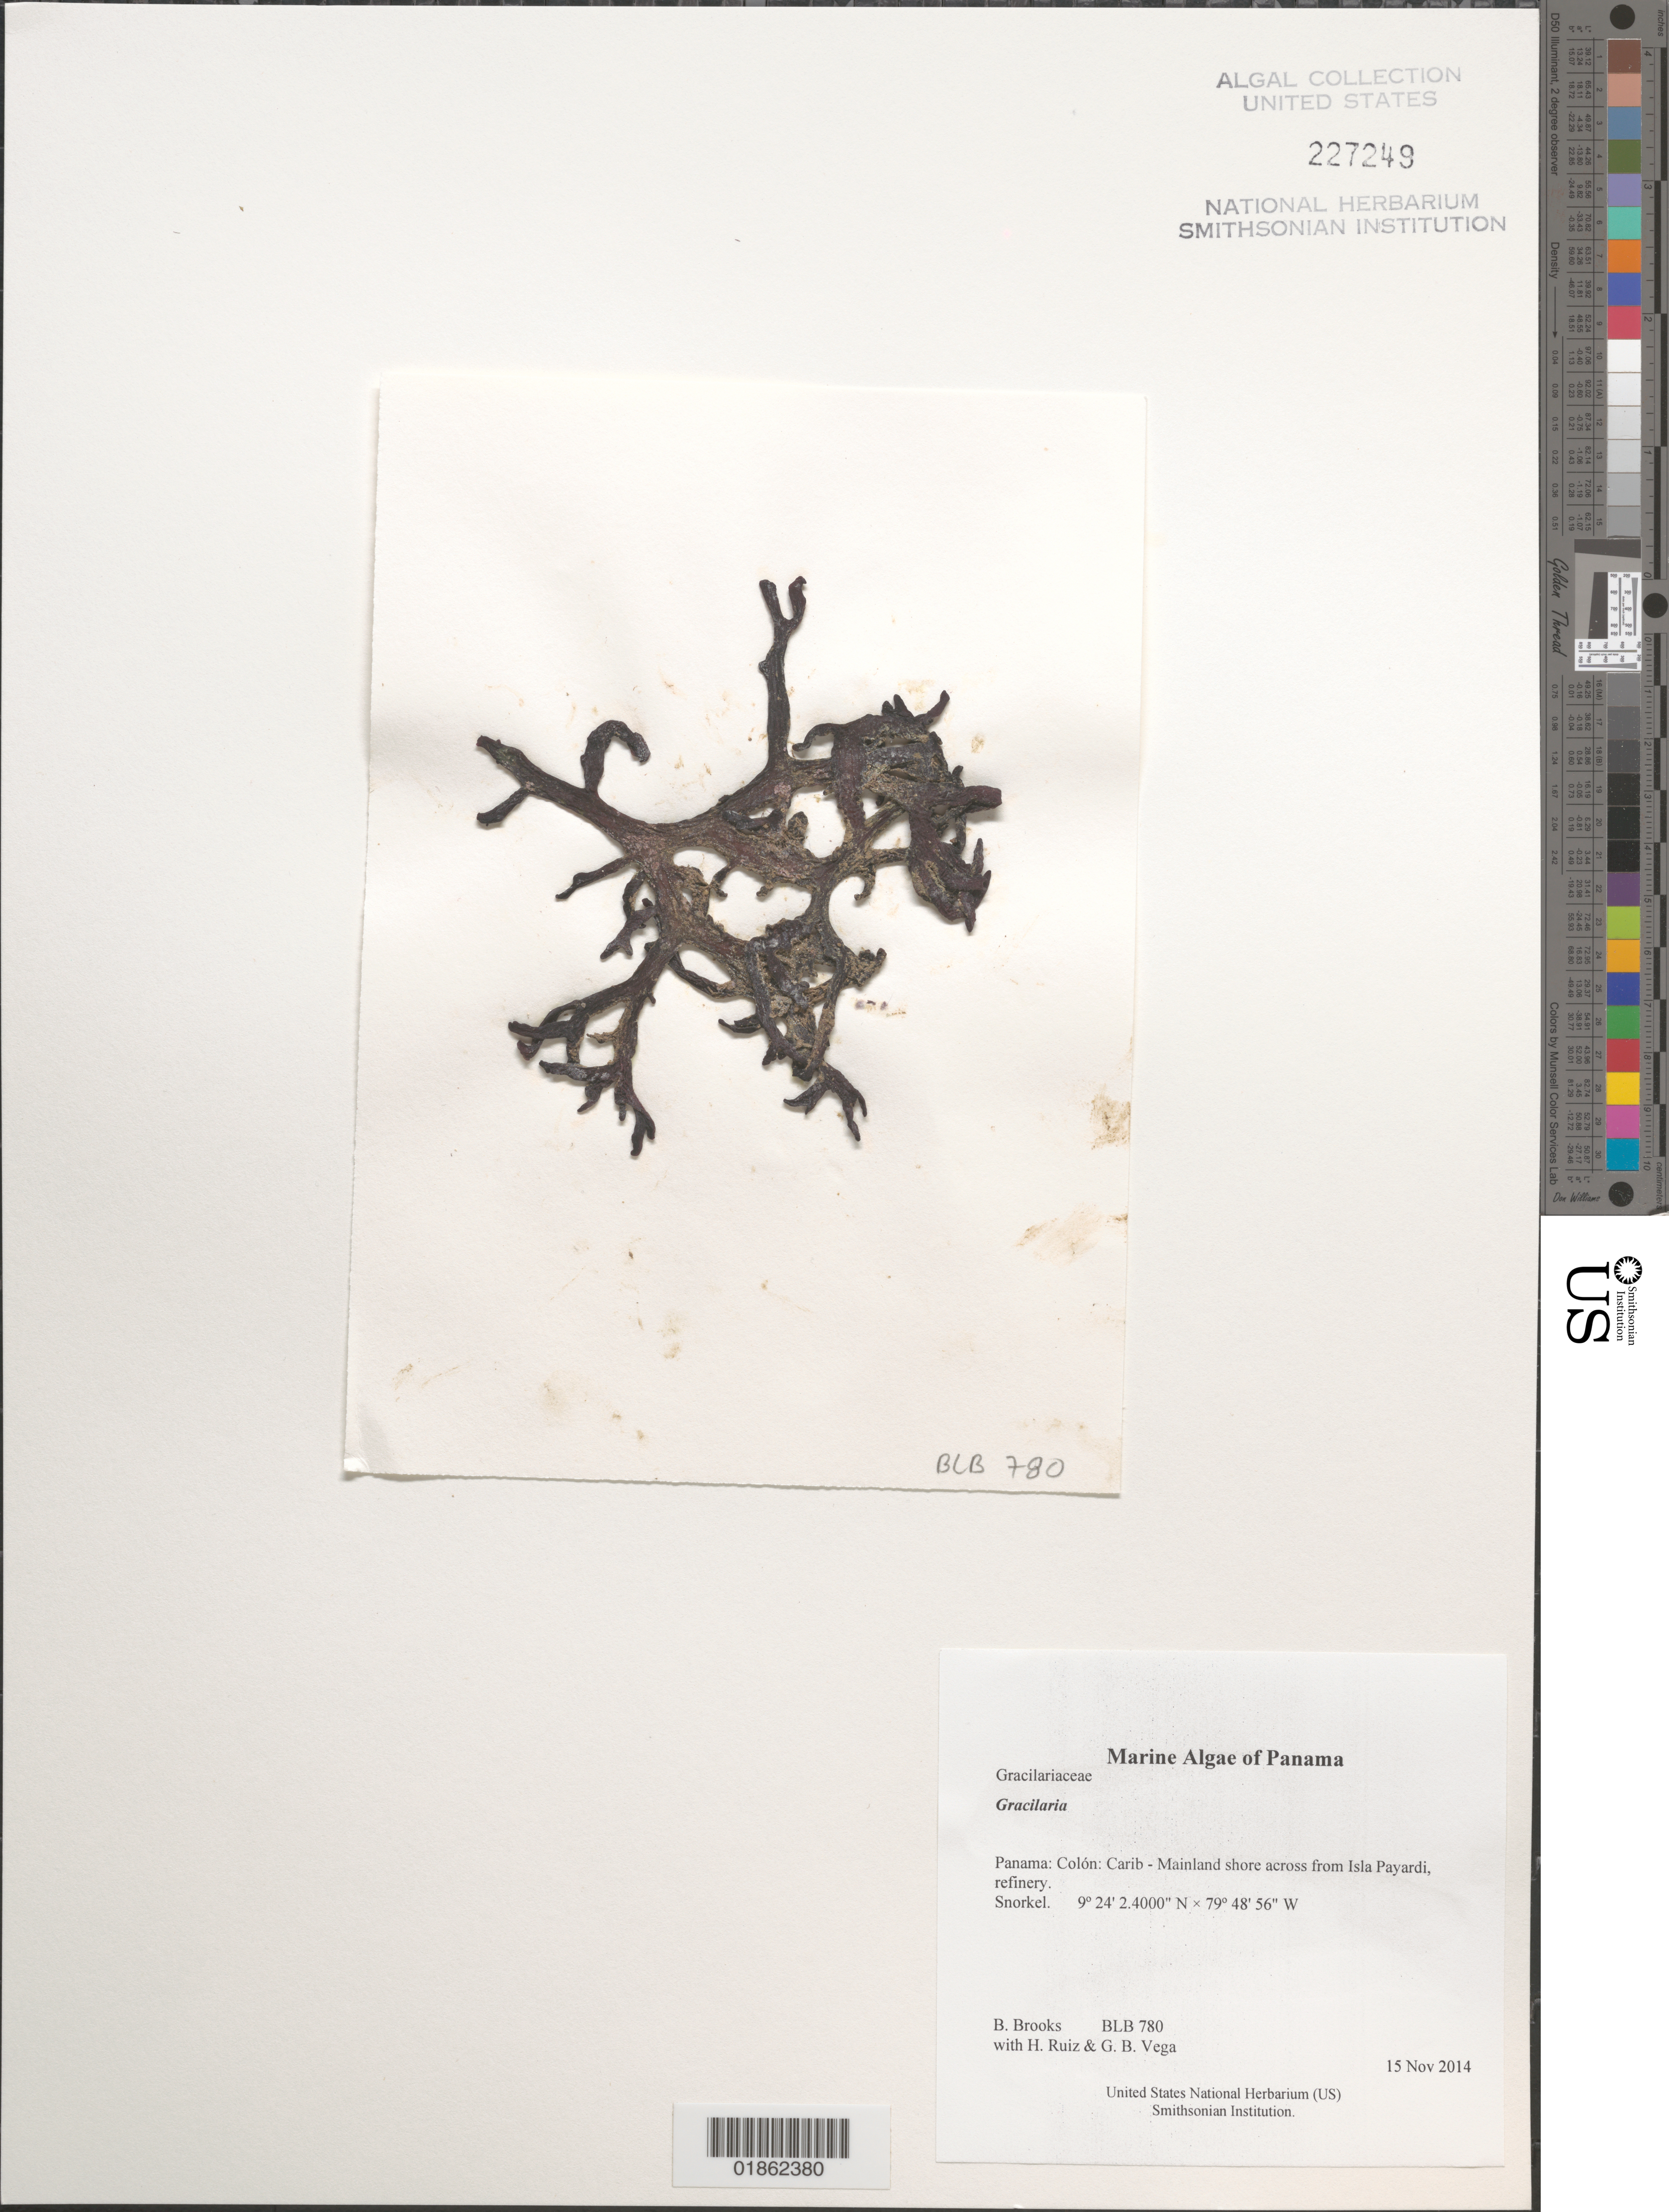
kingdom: Plantae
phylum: Rhodophyta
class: Florideophyceae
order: Gracilariales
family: Gracilariaceae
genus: Gracilaria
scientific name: Gracilaria sp.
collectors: B. Brooks, H. Ruiz & G. B. Vega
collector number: BLB 780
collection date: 2014-11-15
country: Panama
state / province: Colón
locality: Carib - Mainland shore across from Isla Payardi, refinery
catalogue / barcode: US 227249